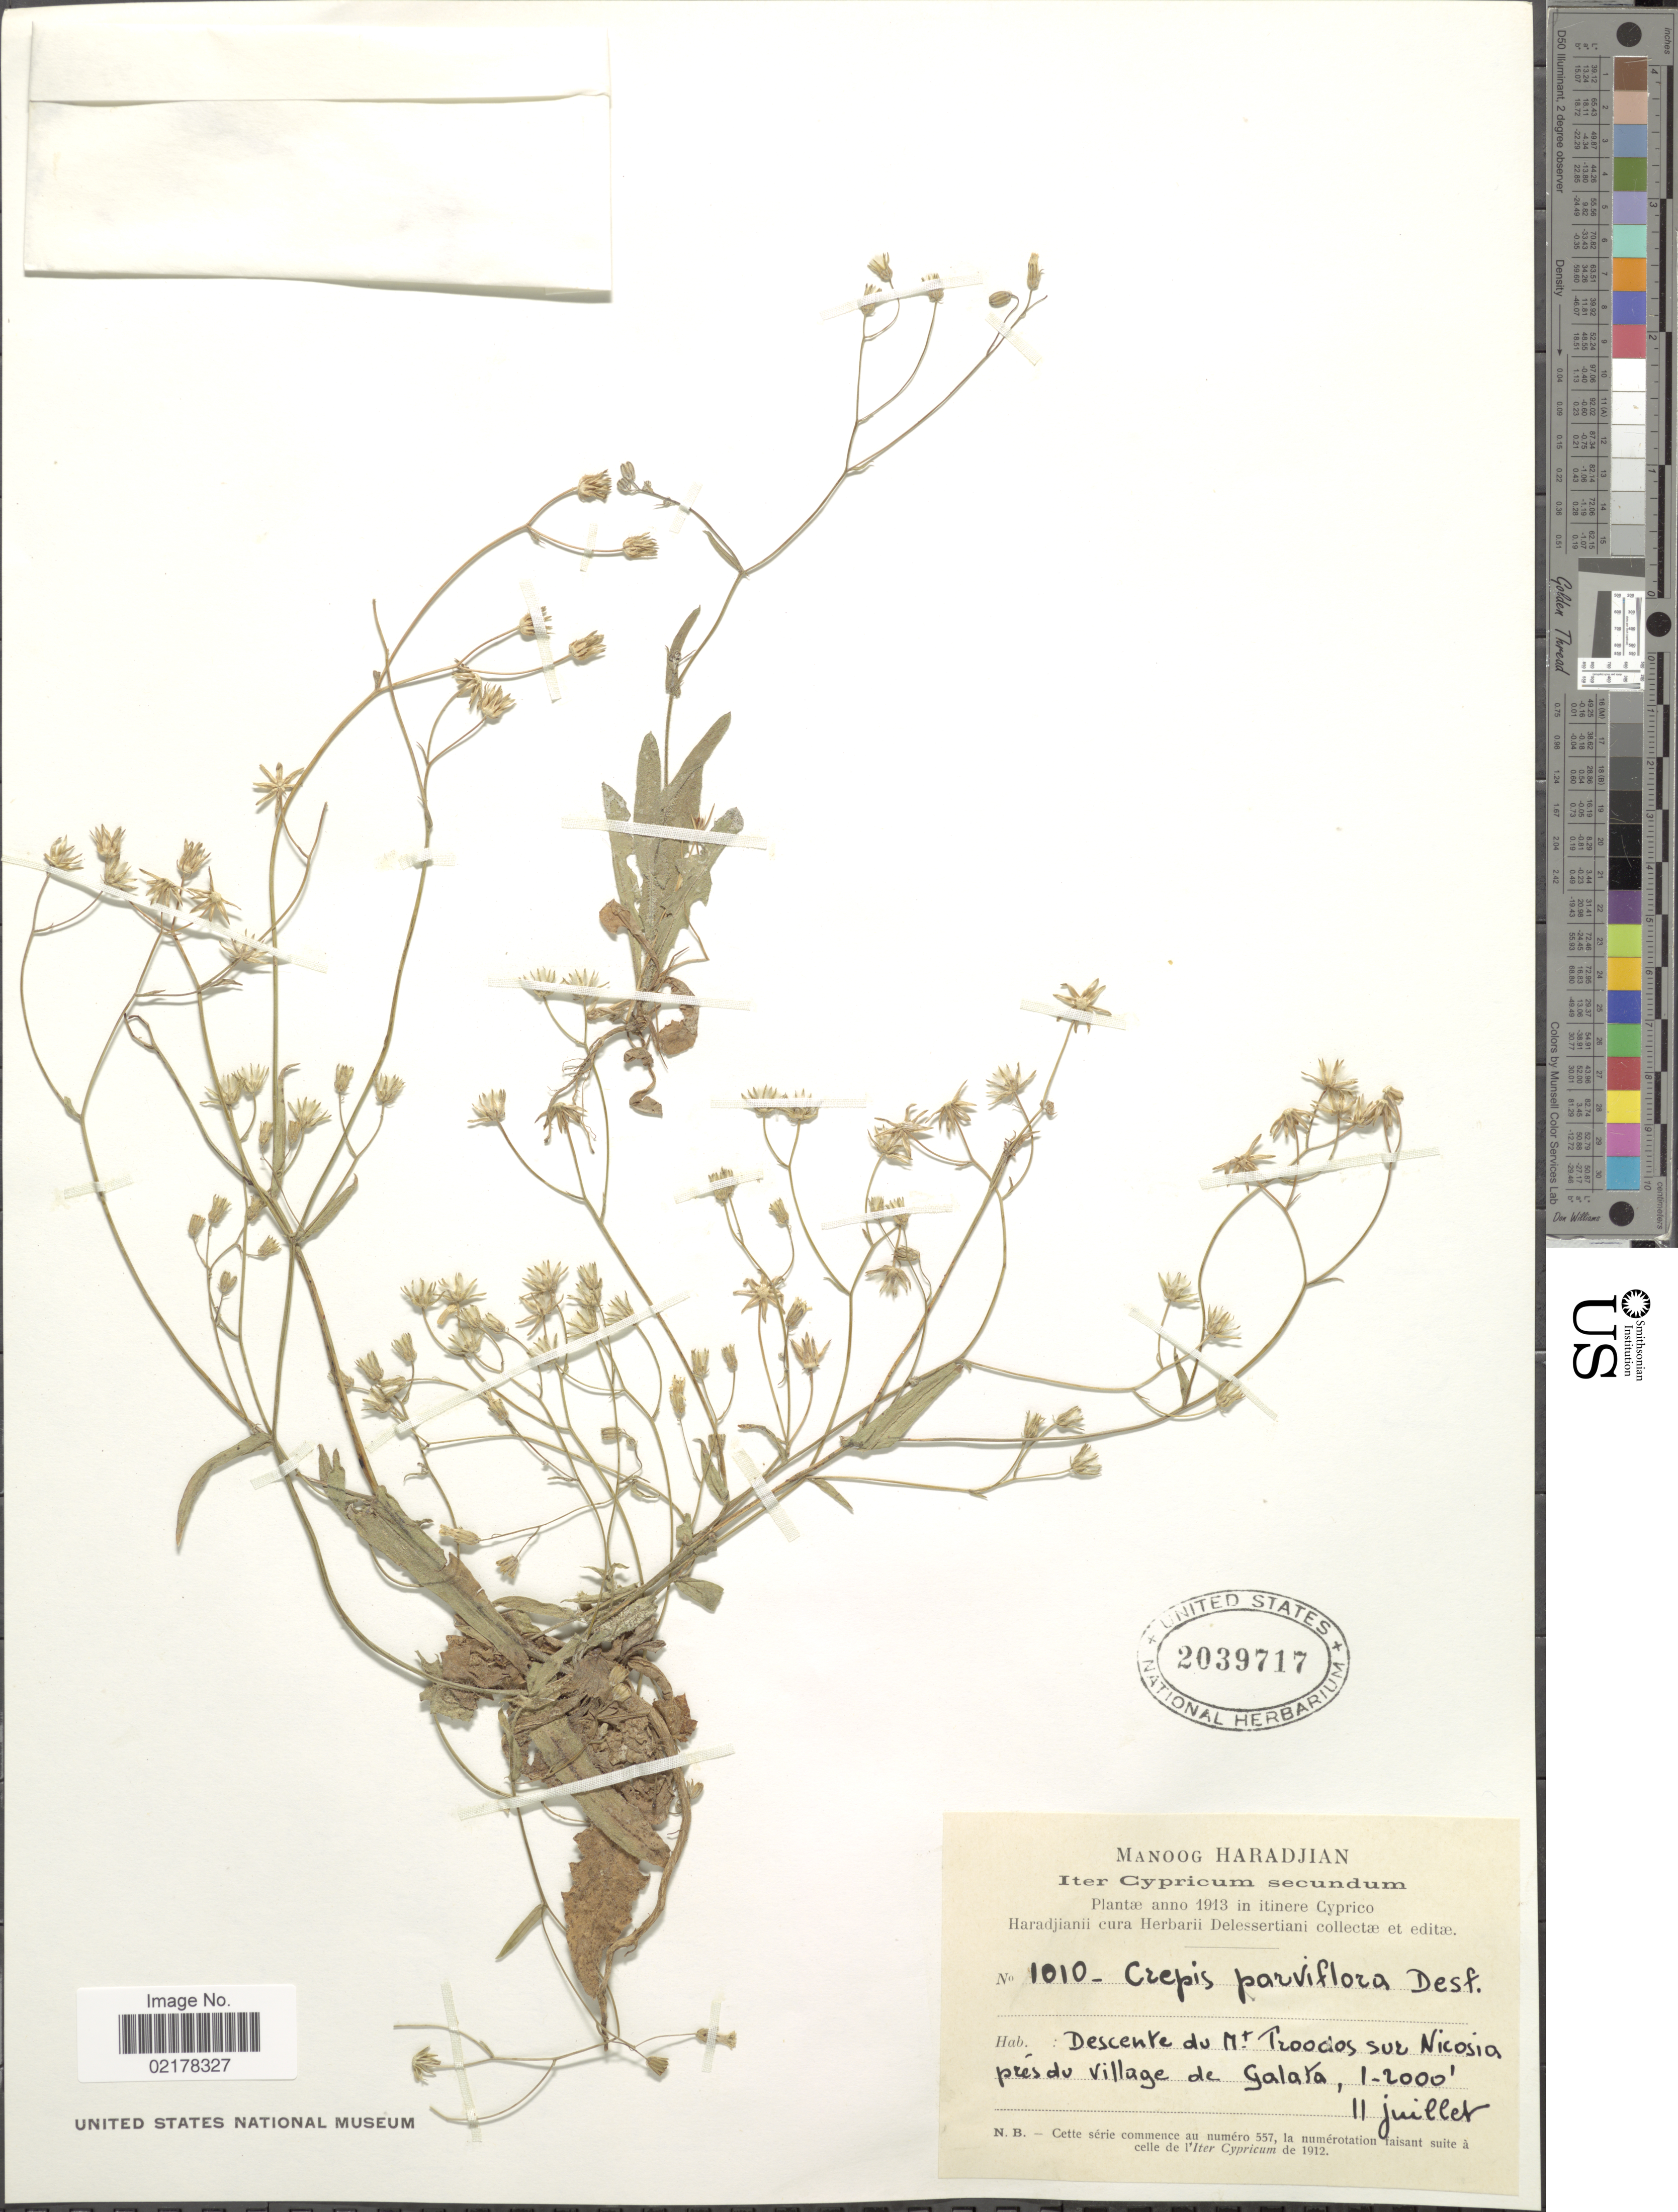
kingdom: Plantae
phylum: Tracheophyta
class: Magnoliopsida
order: Asterales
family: Asteraceae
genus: Crepis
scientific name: Crepis virens subsp. parviflora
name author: Arcang.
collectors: M. Haradjian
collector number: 1010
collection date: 1913-07-11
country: Cyprus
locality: Descente du Mt. Troodos sur Nicosia pres du village de Galata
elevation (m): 305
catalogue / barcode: US 2039717